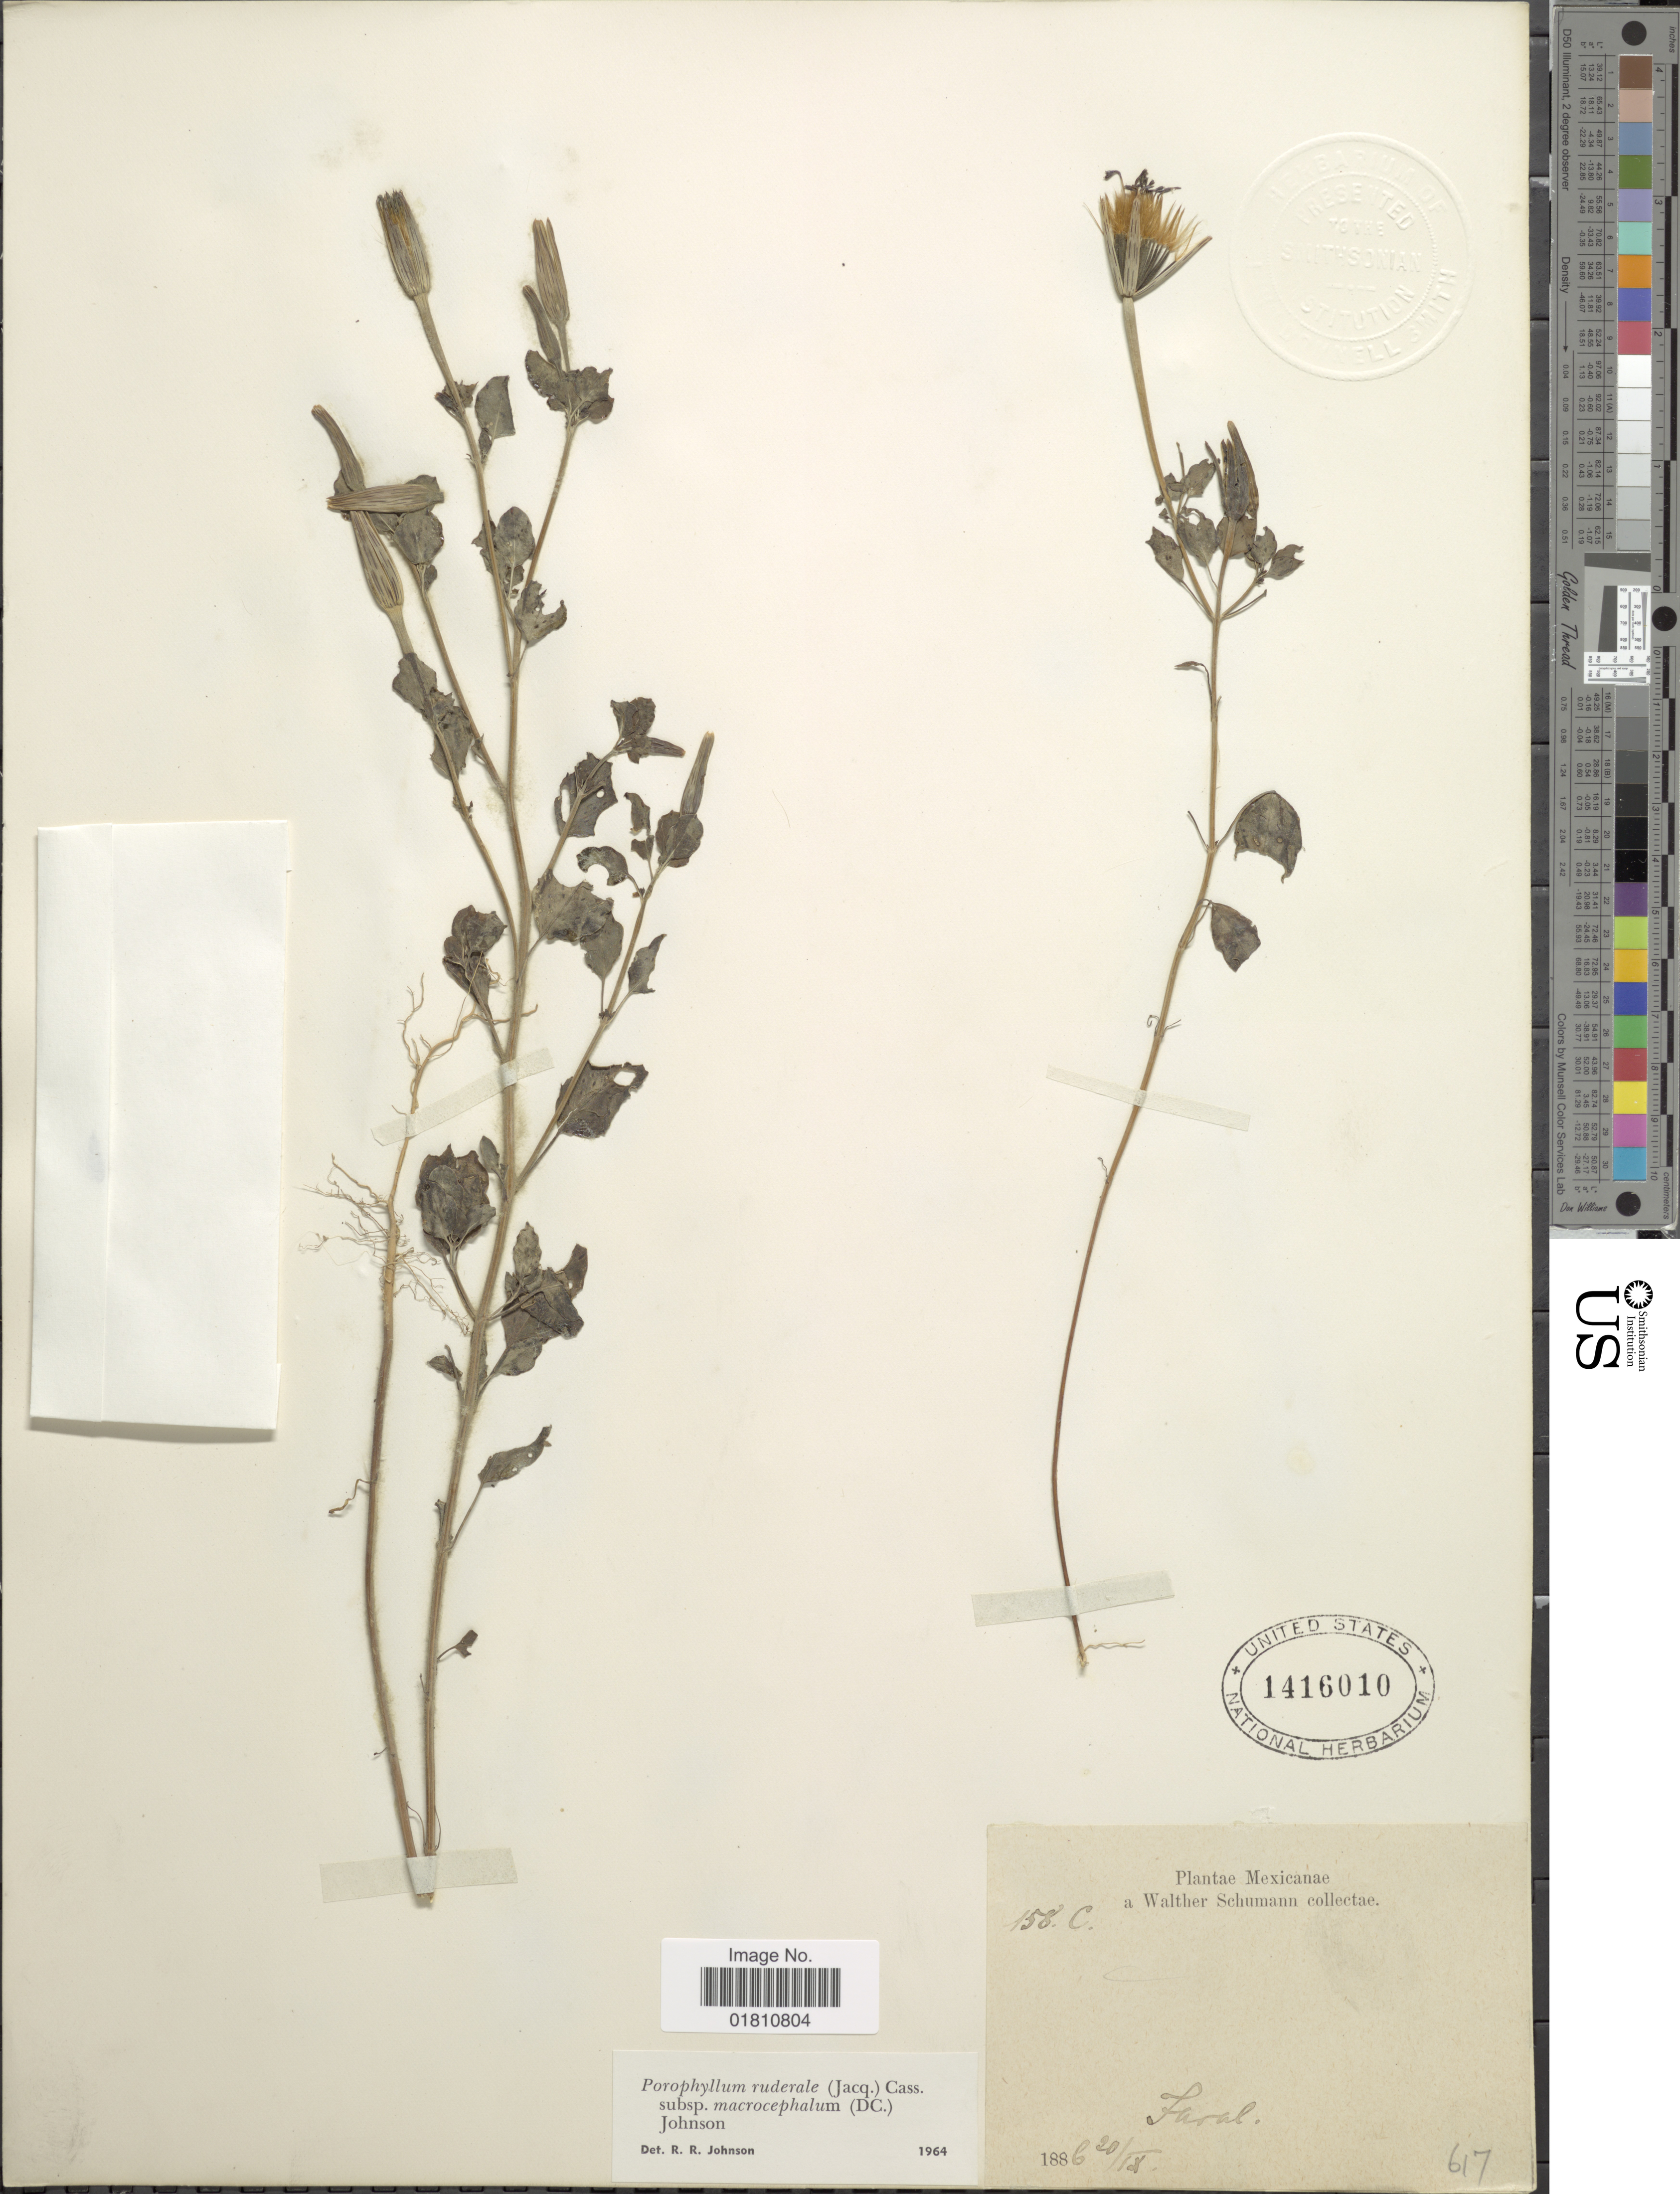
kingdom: Plantae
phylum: Tracheophyta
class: Magnoliopsida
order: Asterales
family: Asteraceae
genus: Porophyllum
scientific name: Porophyllum ruderale subsp. macrocephalum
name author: (DC.) R.R. Johnson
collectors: W. Schumann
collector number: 158C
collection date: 1886-09-20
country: Mexico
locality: Faral.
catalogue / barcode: US 1416010